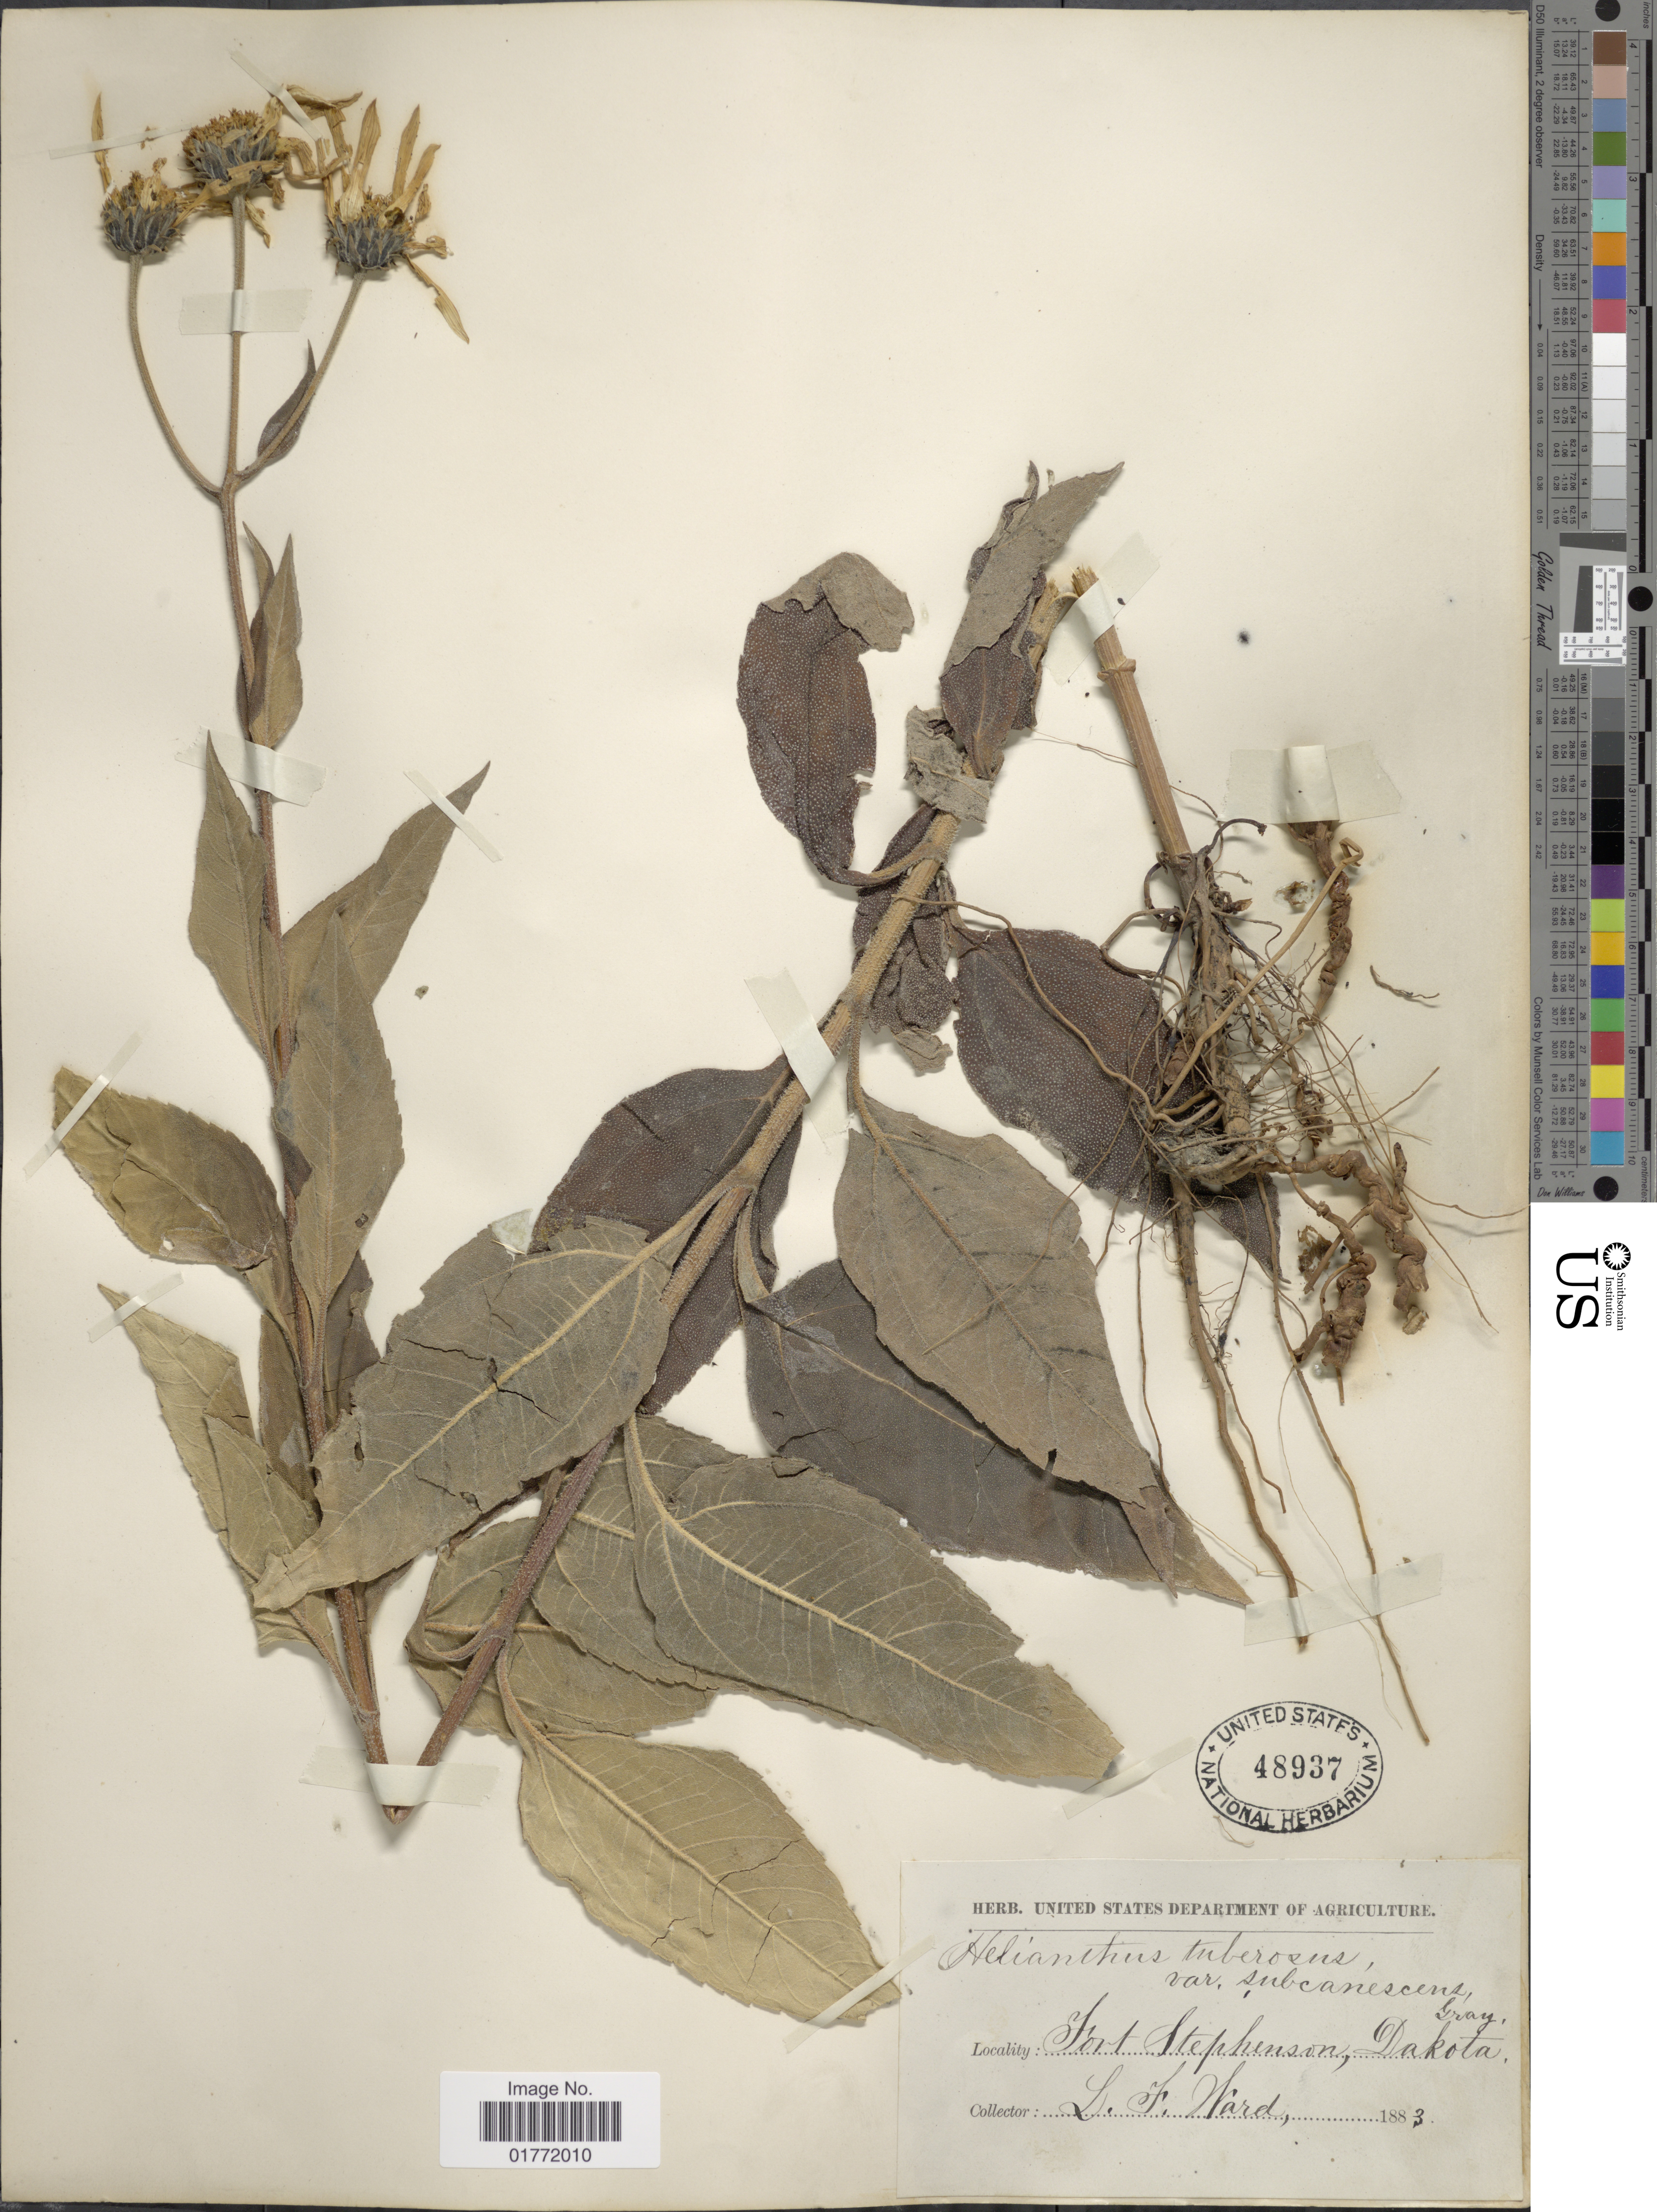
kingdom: Plantae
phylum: Tracheophyta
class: Magnoliopsida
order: Asterales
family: Asteraceae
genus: Helianthus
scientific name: Helianthus tuberosus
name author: L.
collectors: L. Ward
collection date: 1883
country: United States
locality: Fort Stephenson, Dakota.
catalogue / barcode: US 48937